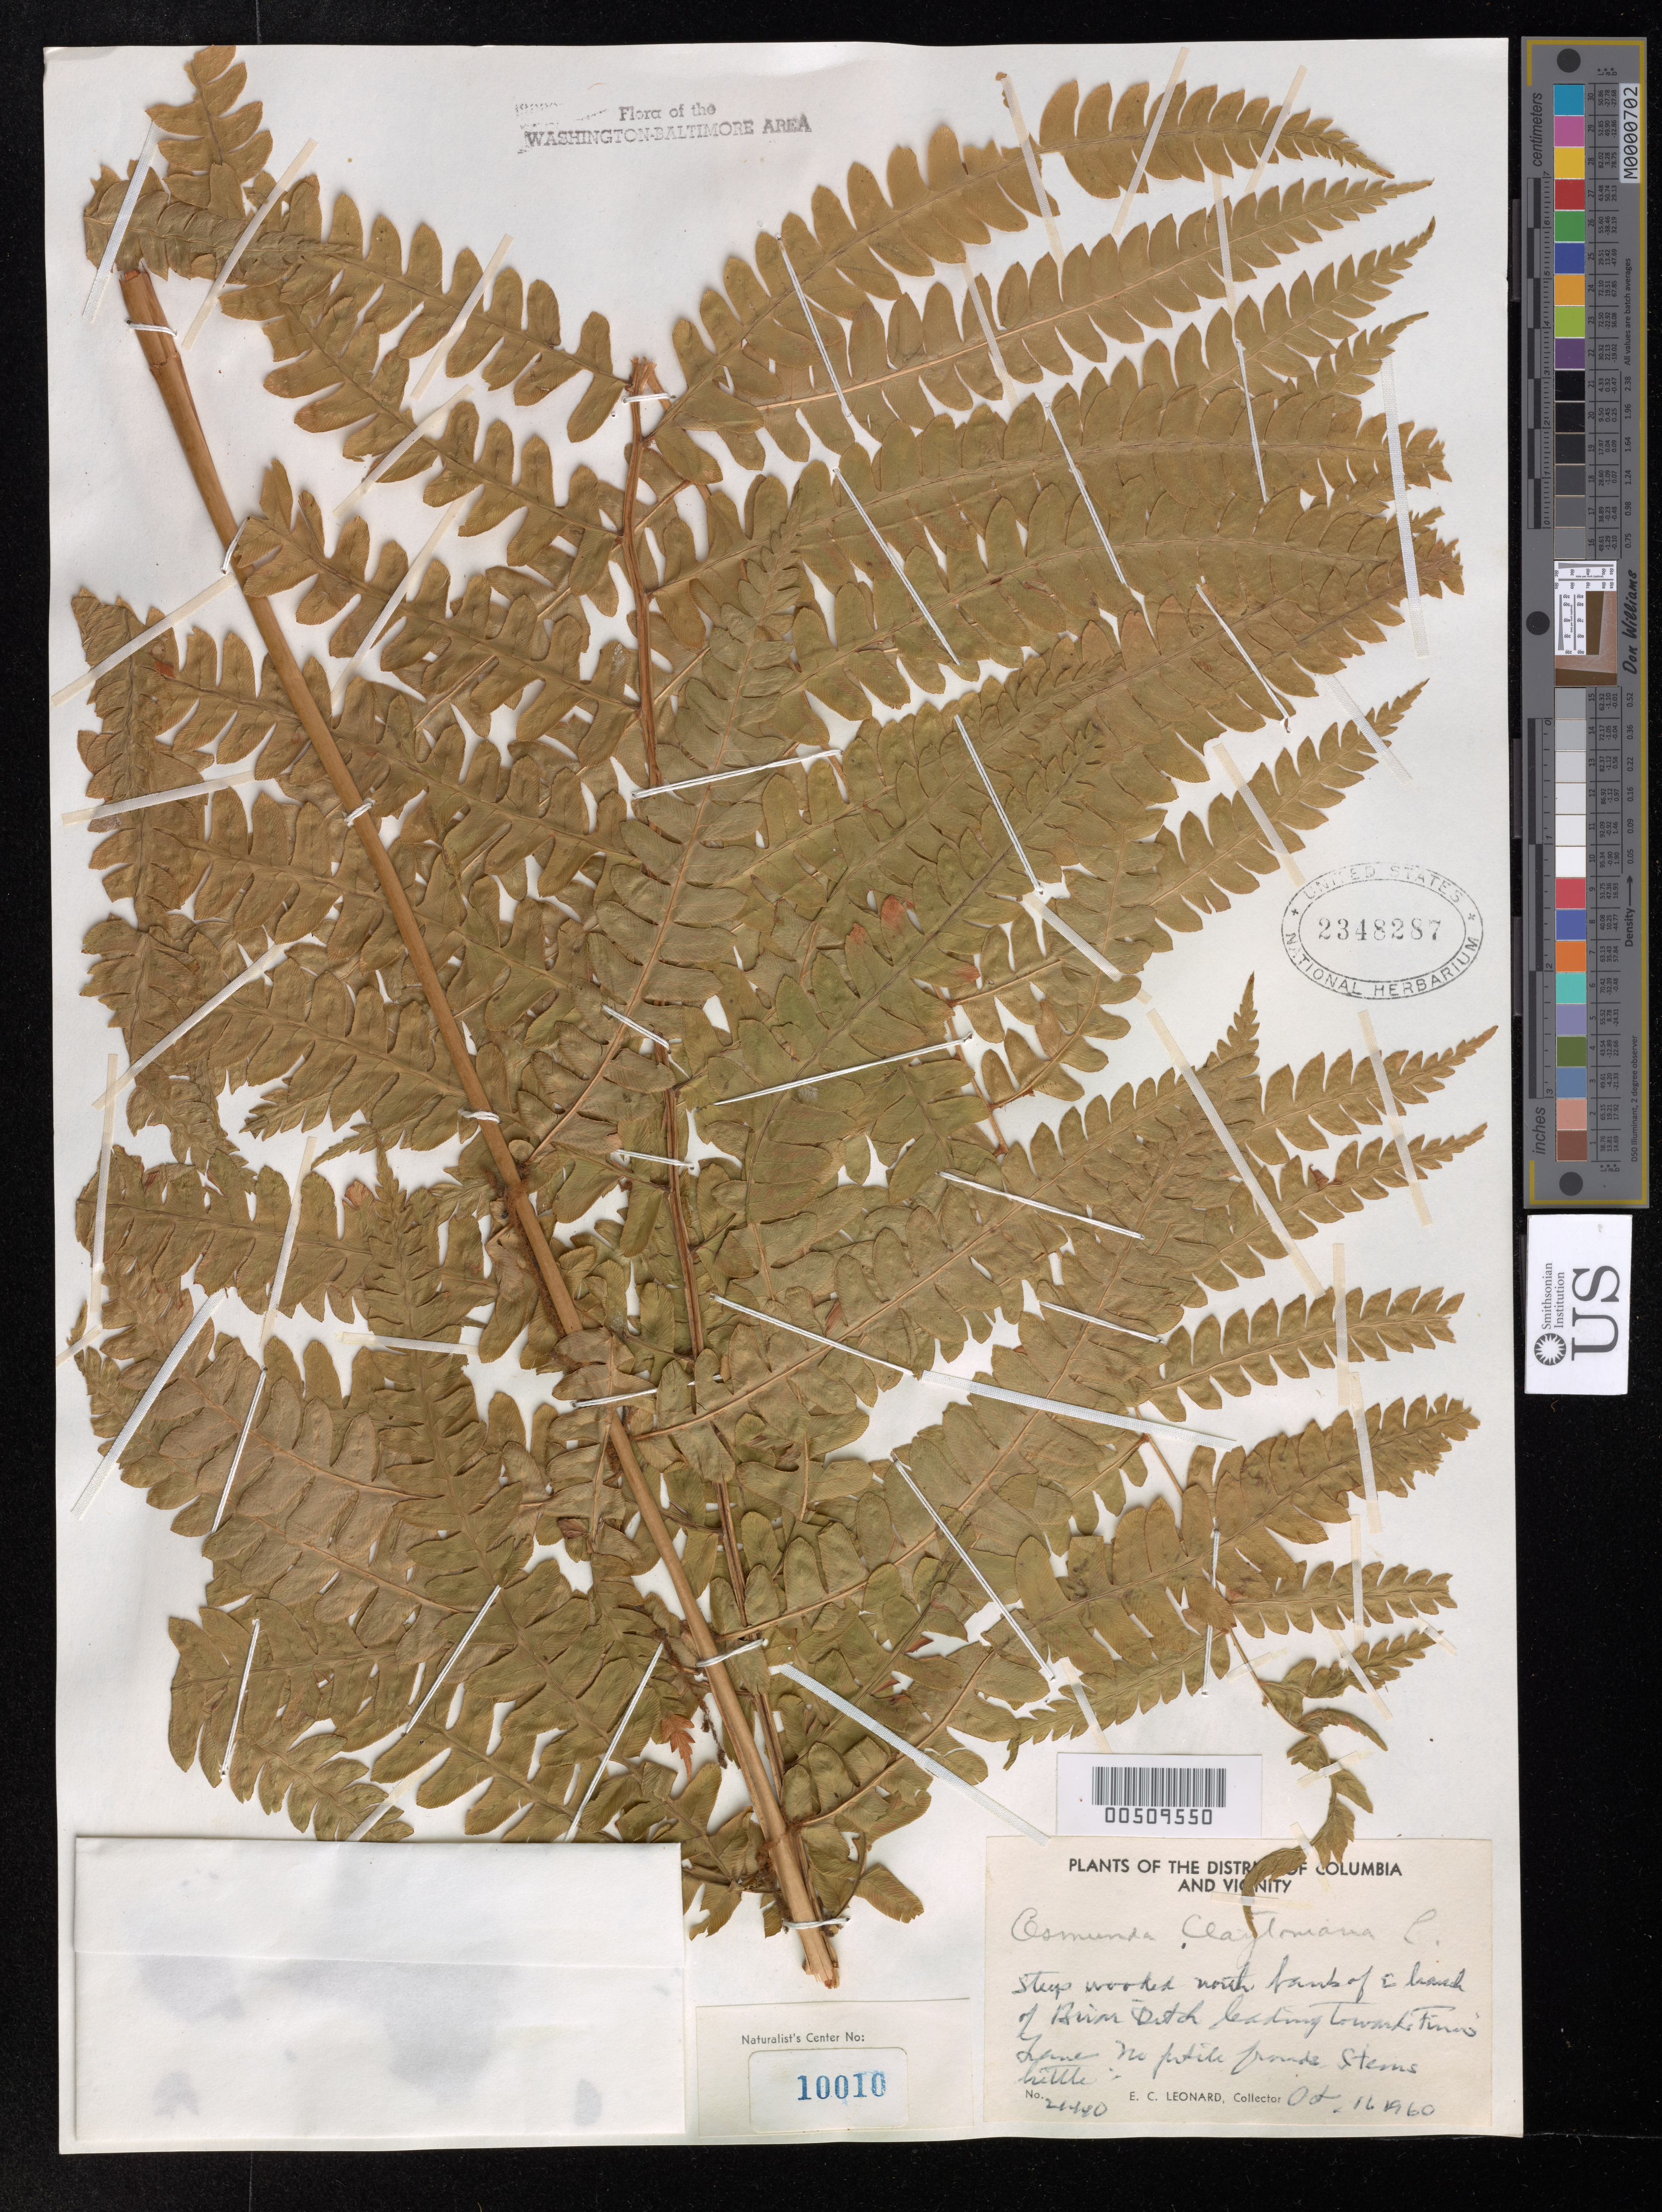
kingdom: Plantae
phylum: Tracheophyta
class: Polypodiopsida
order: Osmundales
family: Osmundaceae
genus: Osmunda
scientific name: Osmunda claytoniana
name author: (L.) Tagawa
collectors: E. C. Leonard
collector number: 21440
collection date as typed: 16 Oct 1960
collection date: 1960-10-16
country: United States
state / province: Maryland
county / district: Prince George's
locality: E Branch of Briar Ditch leading Towards Finn's Lane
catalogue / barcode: US 2348287